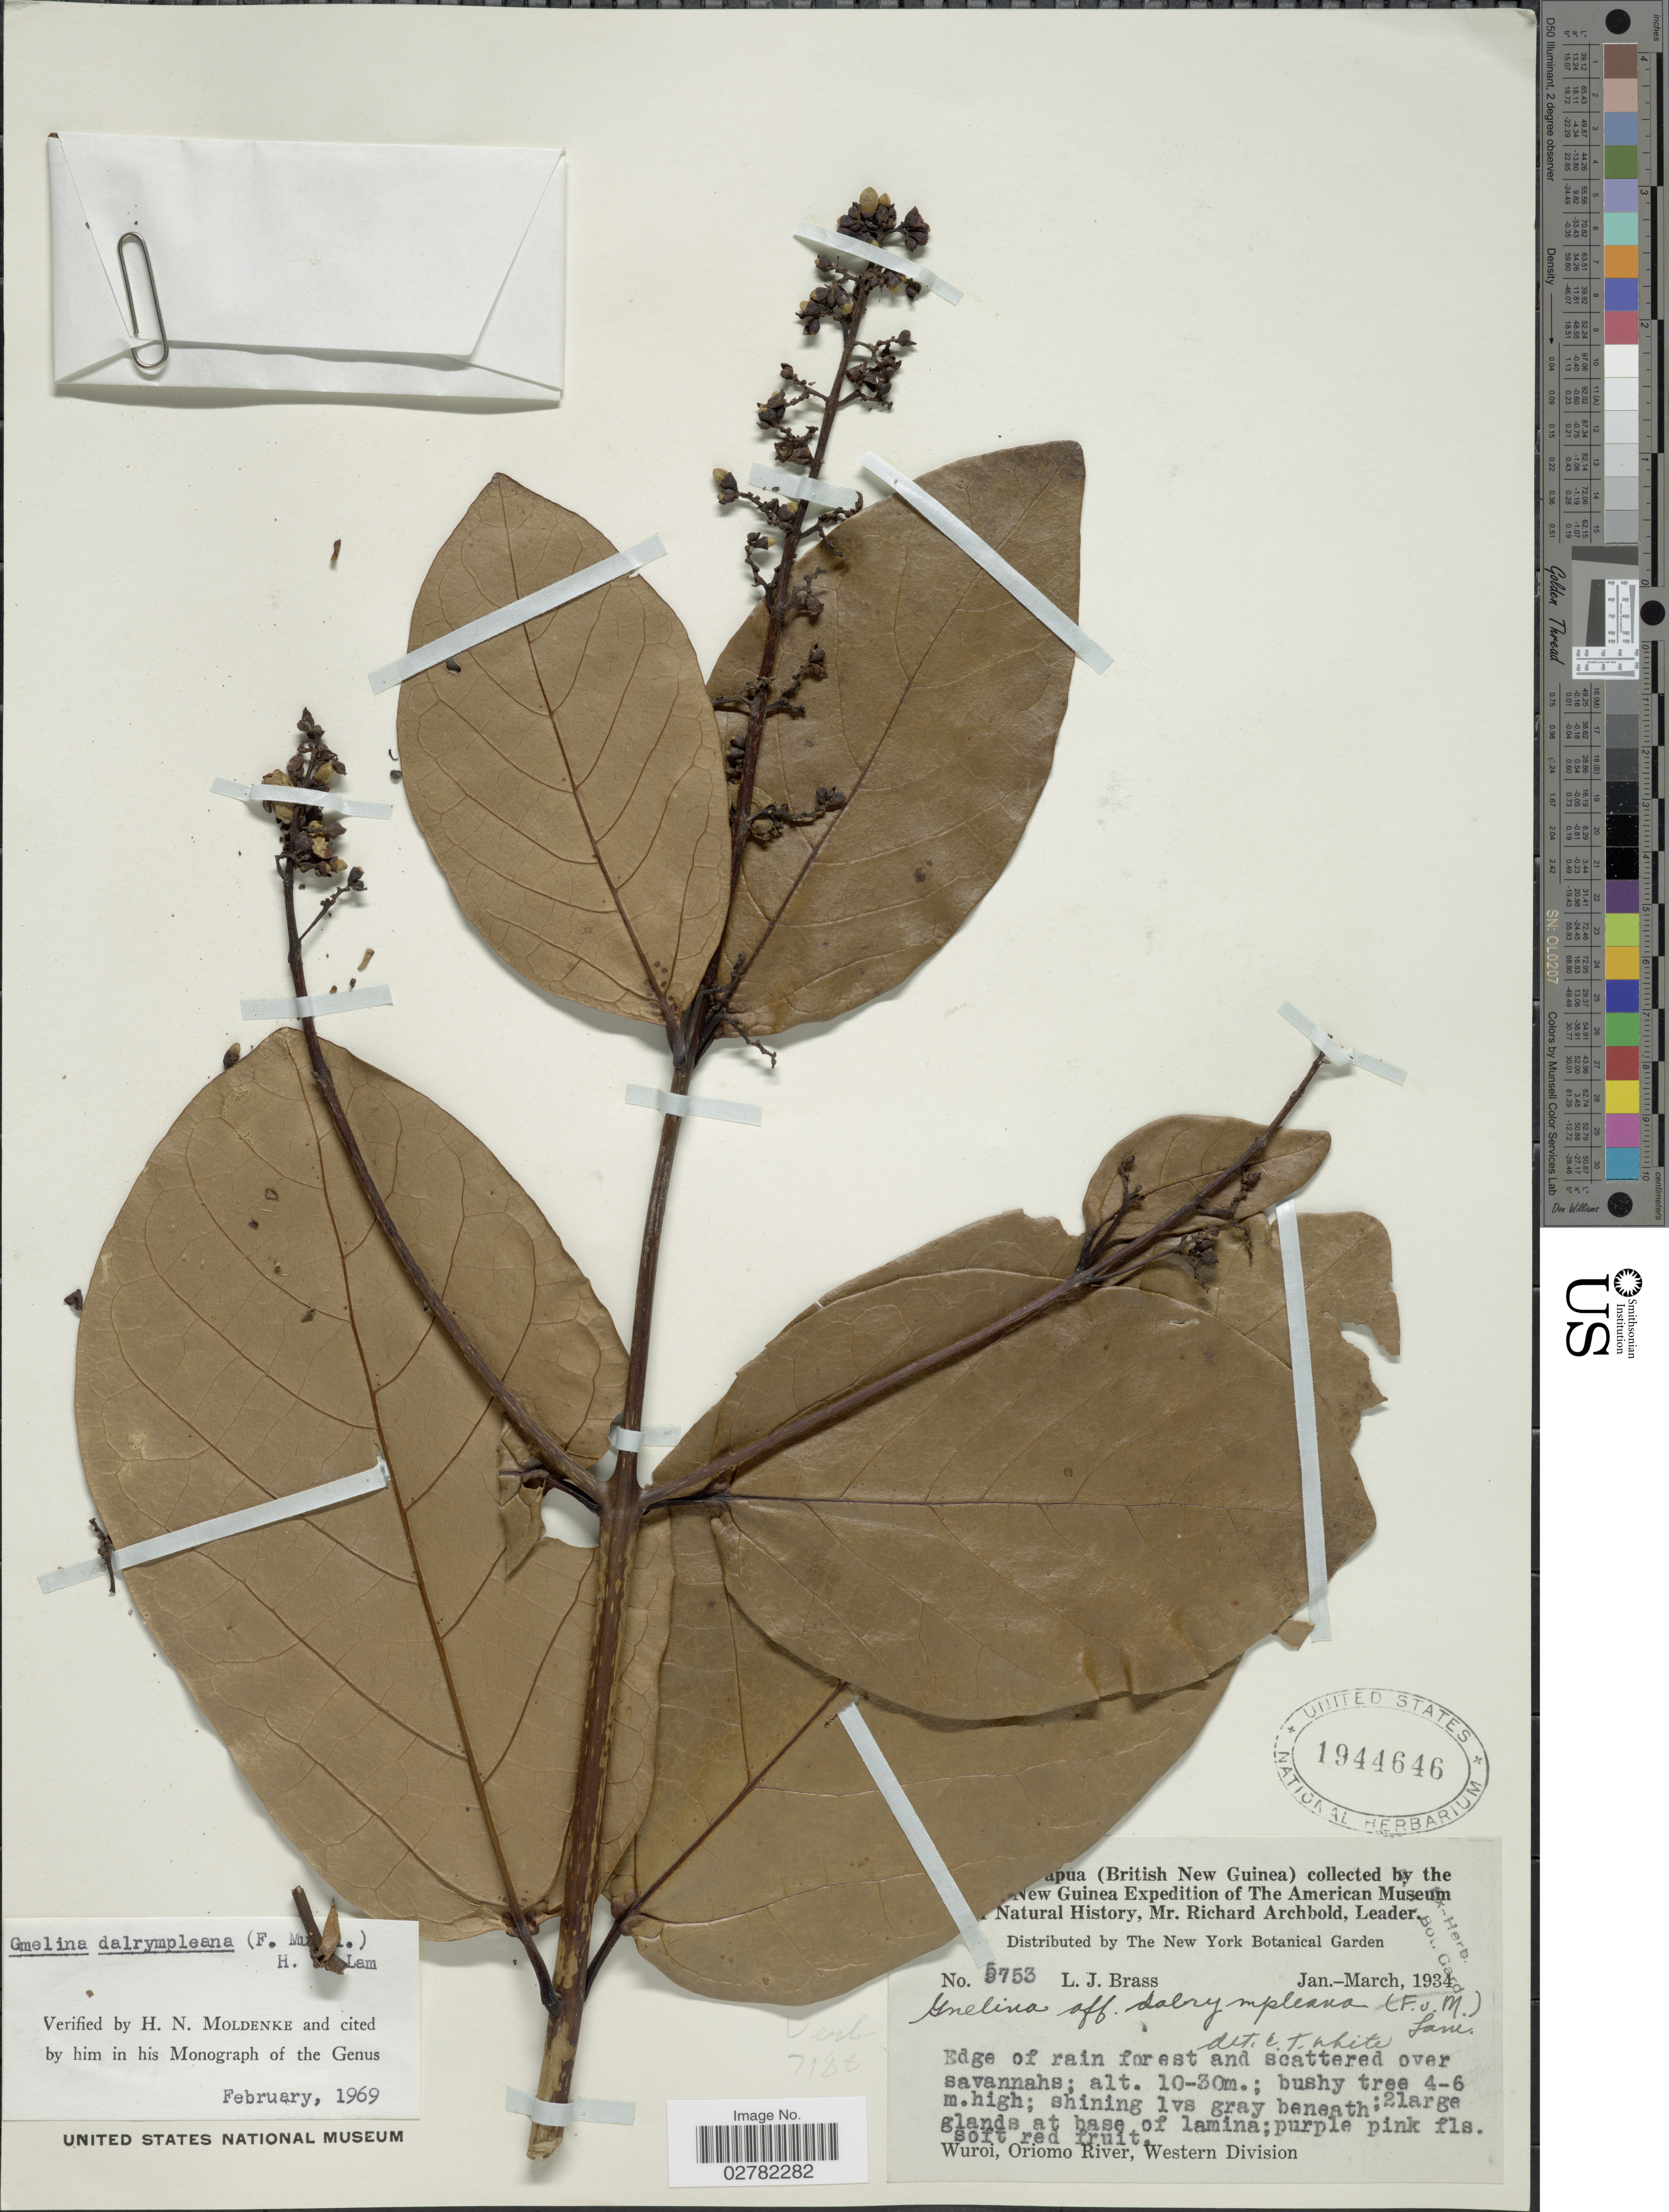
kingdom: Plantae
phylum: Tracheophyta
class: Magnoliopsida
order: Lamiales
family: Lamiaceae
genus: Gmelina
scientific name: Gmelina dalrympleana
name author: (F. Muell.) H.J. Lam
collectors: L. J. Brass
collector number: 5753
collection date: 1934-01/1934-03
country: Papua New Guinea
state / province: Manus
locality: [illegible text]apua (British New Guinea). Wuroi, Oriomo River, Western Division.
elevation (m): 10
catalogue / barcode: US 1944646